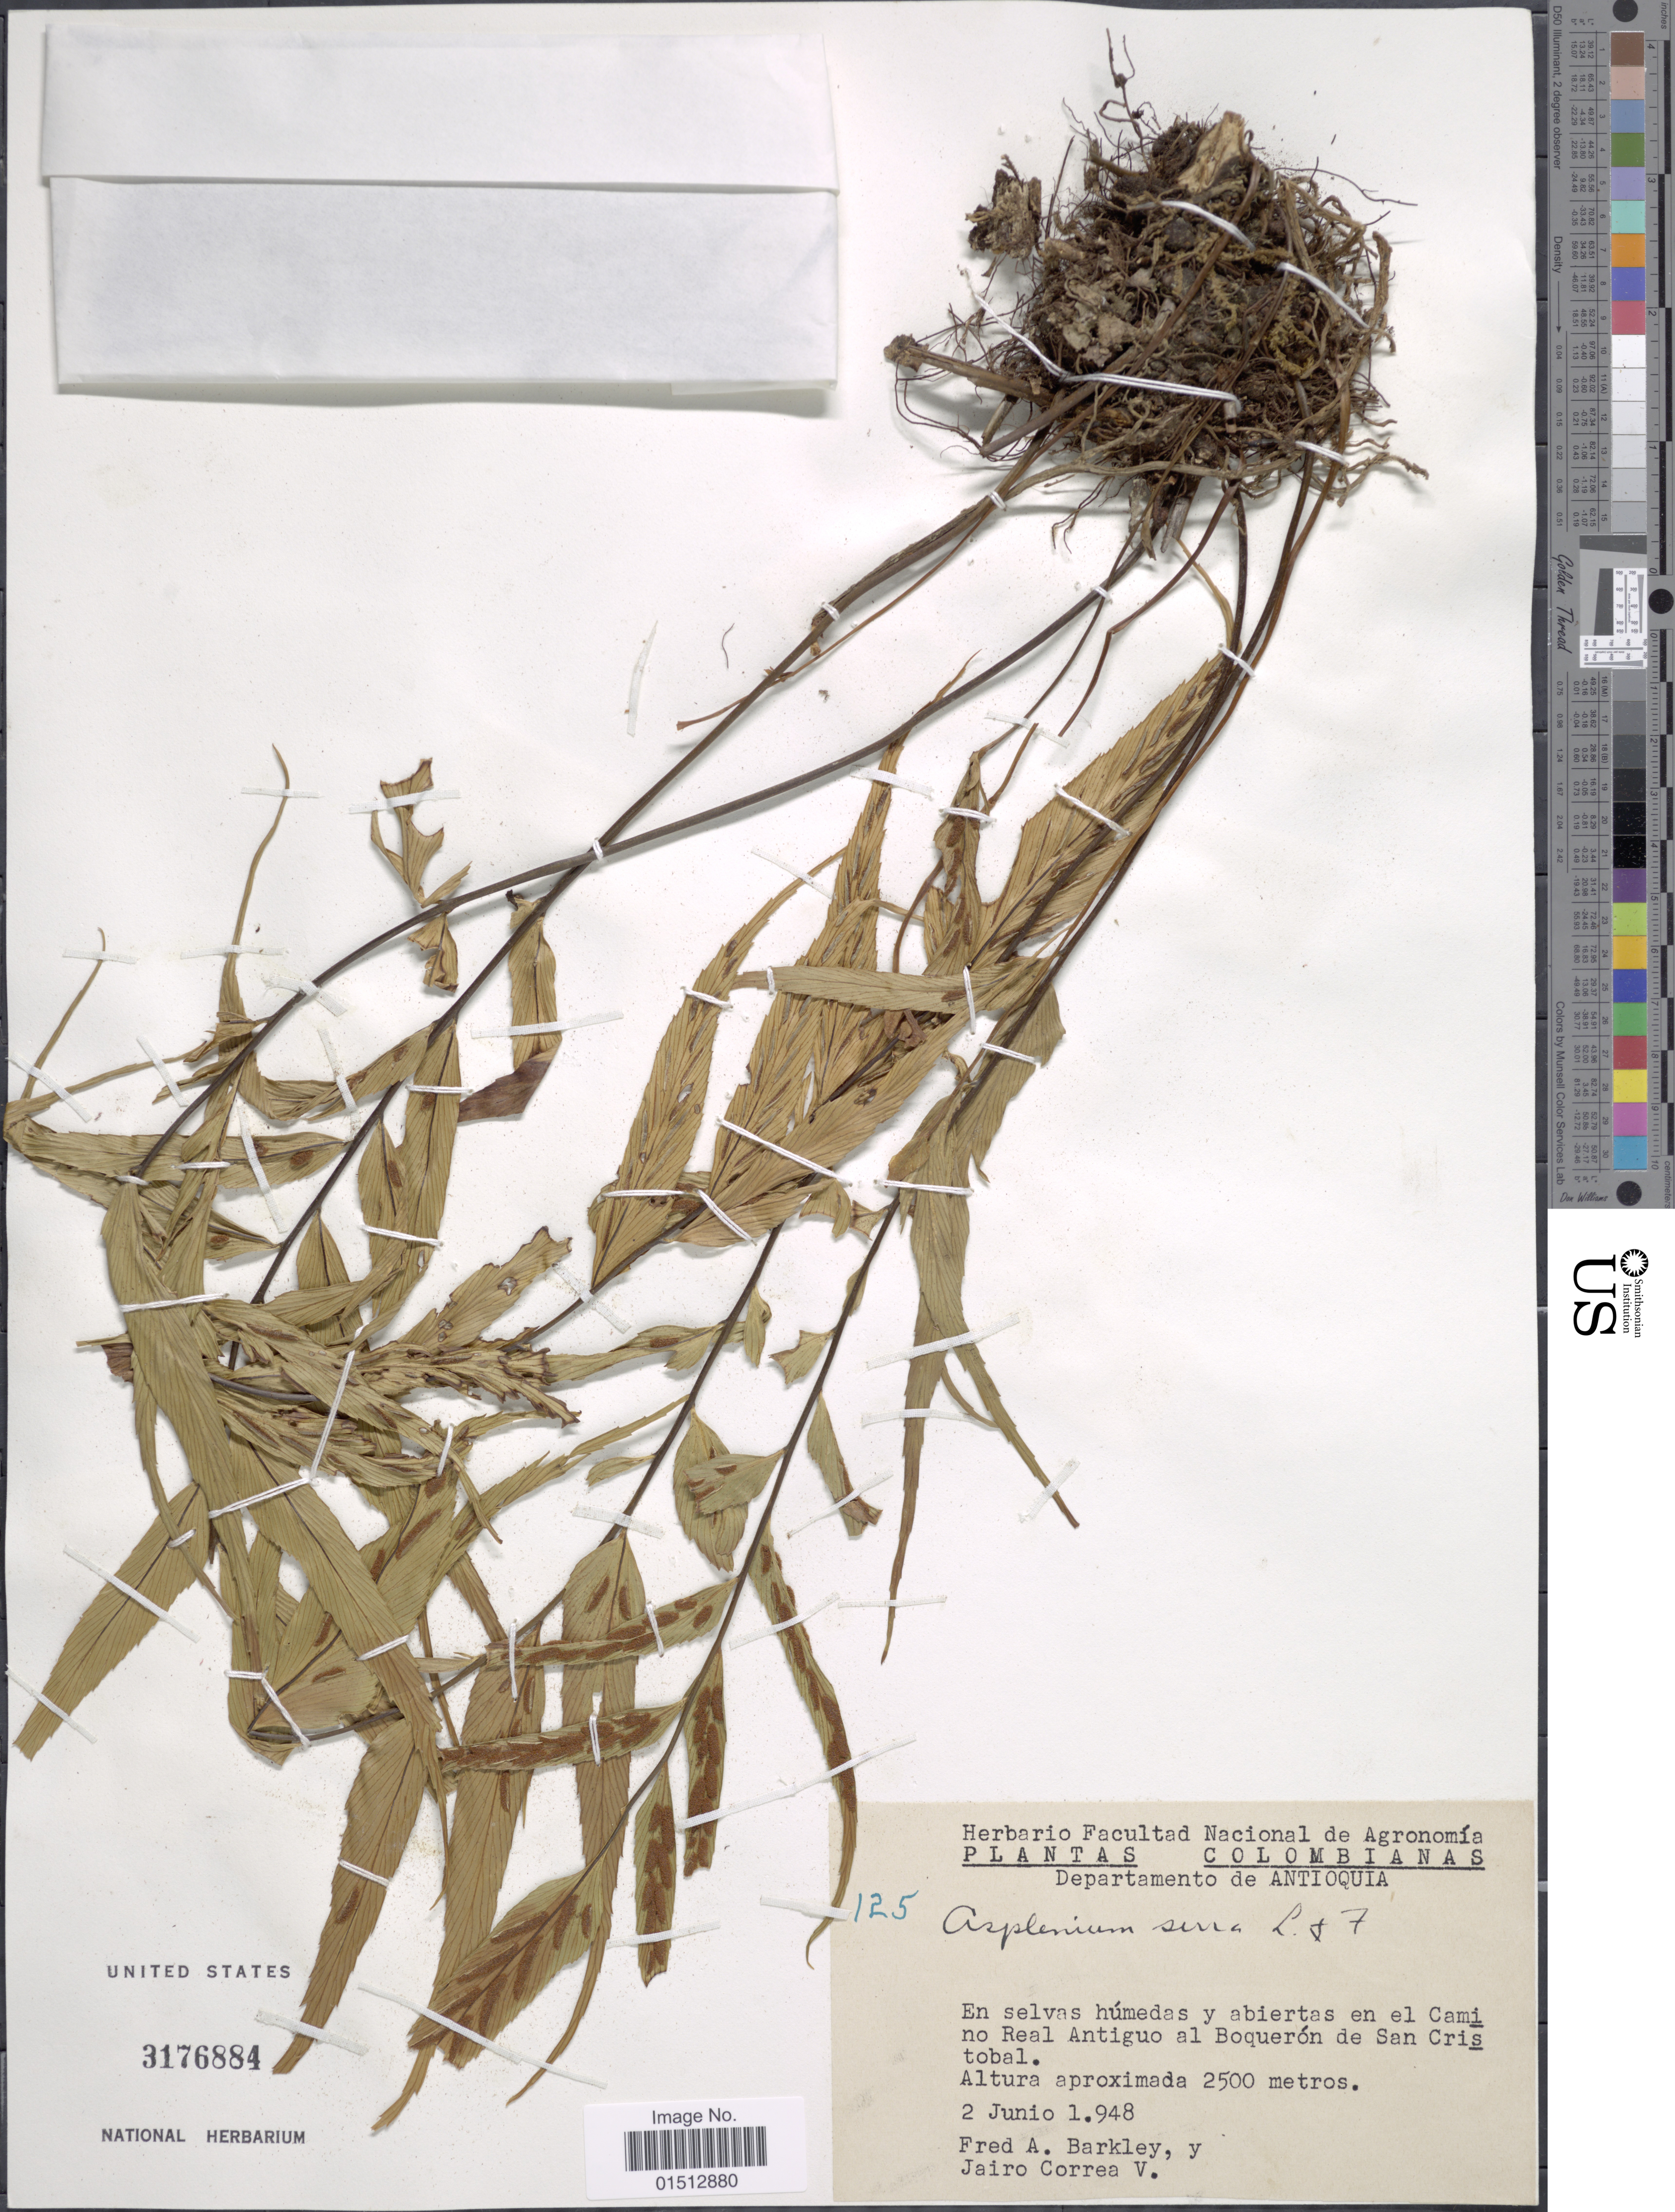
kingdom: Plantae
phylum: Tracheophyta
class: Polypodiopsida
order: Polypodiales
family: Aspleniaceae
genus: Asplenium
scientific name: Asplenium serra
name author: Langsd. & Fisch.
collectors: F. A. Barkley & J. Correa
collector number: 125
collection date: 1948-06-02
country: Colombia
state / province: Antioquia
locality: Colombianas, Departamento de Antioquia, En el Camino Real Antiguo al Boqueron de San Cristobal.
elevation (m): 2500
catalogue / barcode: US 3176884